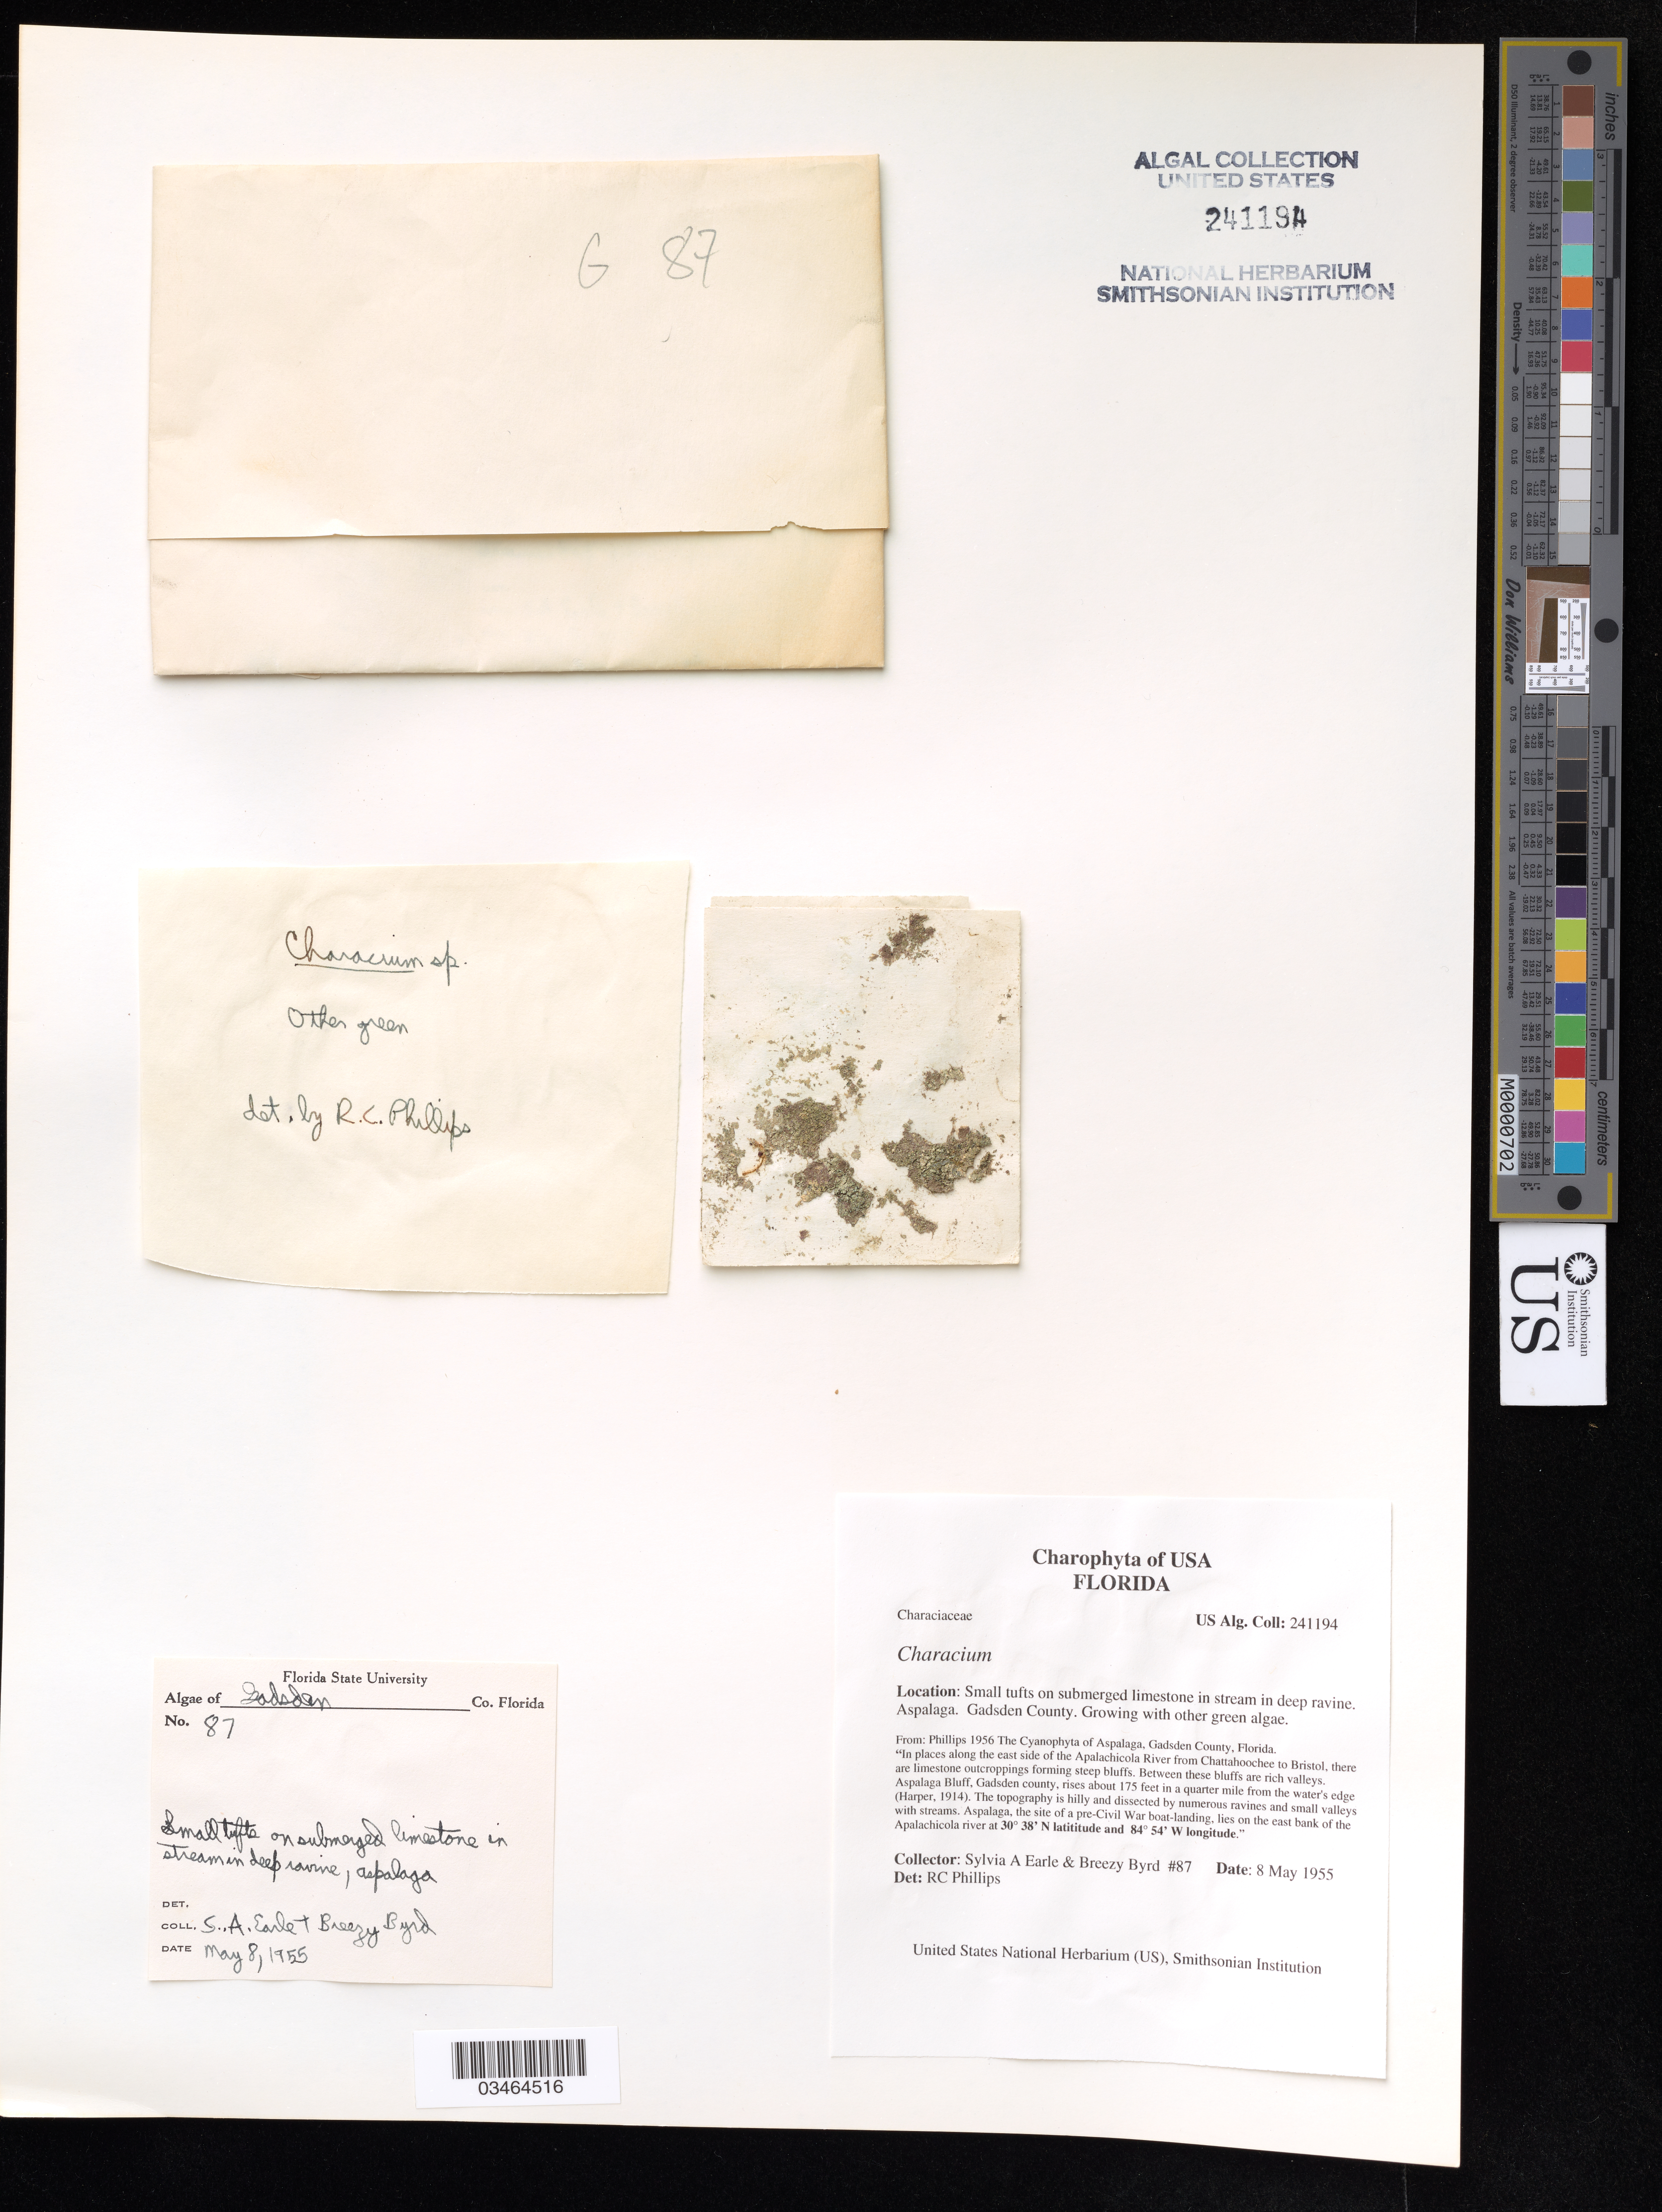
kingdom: Plantae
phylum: Chlorophyta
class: Chlorophyceae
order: Sphaeropleales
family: Characiaceae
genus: Characium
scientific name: Characium sp.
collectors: S. A. Earle & B. Byrd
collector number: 87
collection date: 1955-05-08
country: United States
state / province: Florida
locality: Small tufts on submerged limestone in stream in deep ravine, Aspalaga, Gadsden County, Growing with other green algae.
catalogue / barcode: US 241194